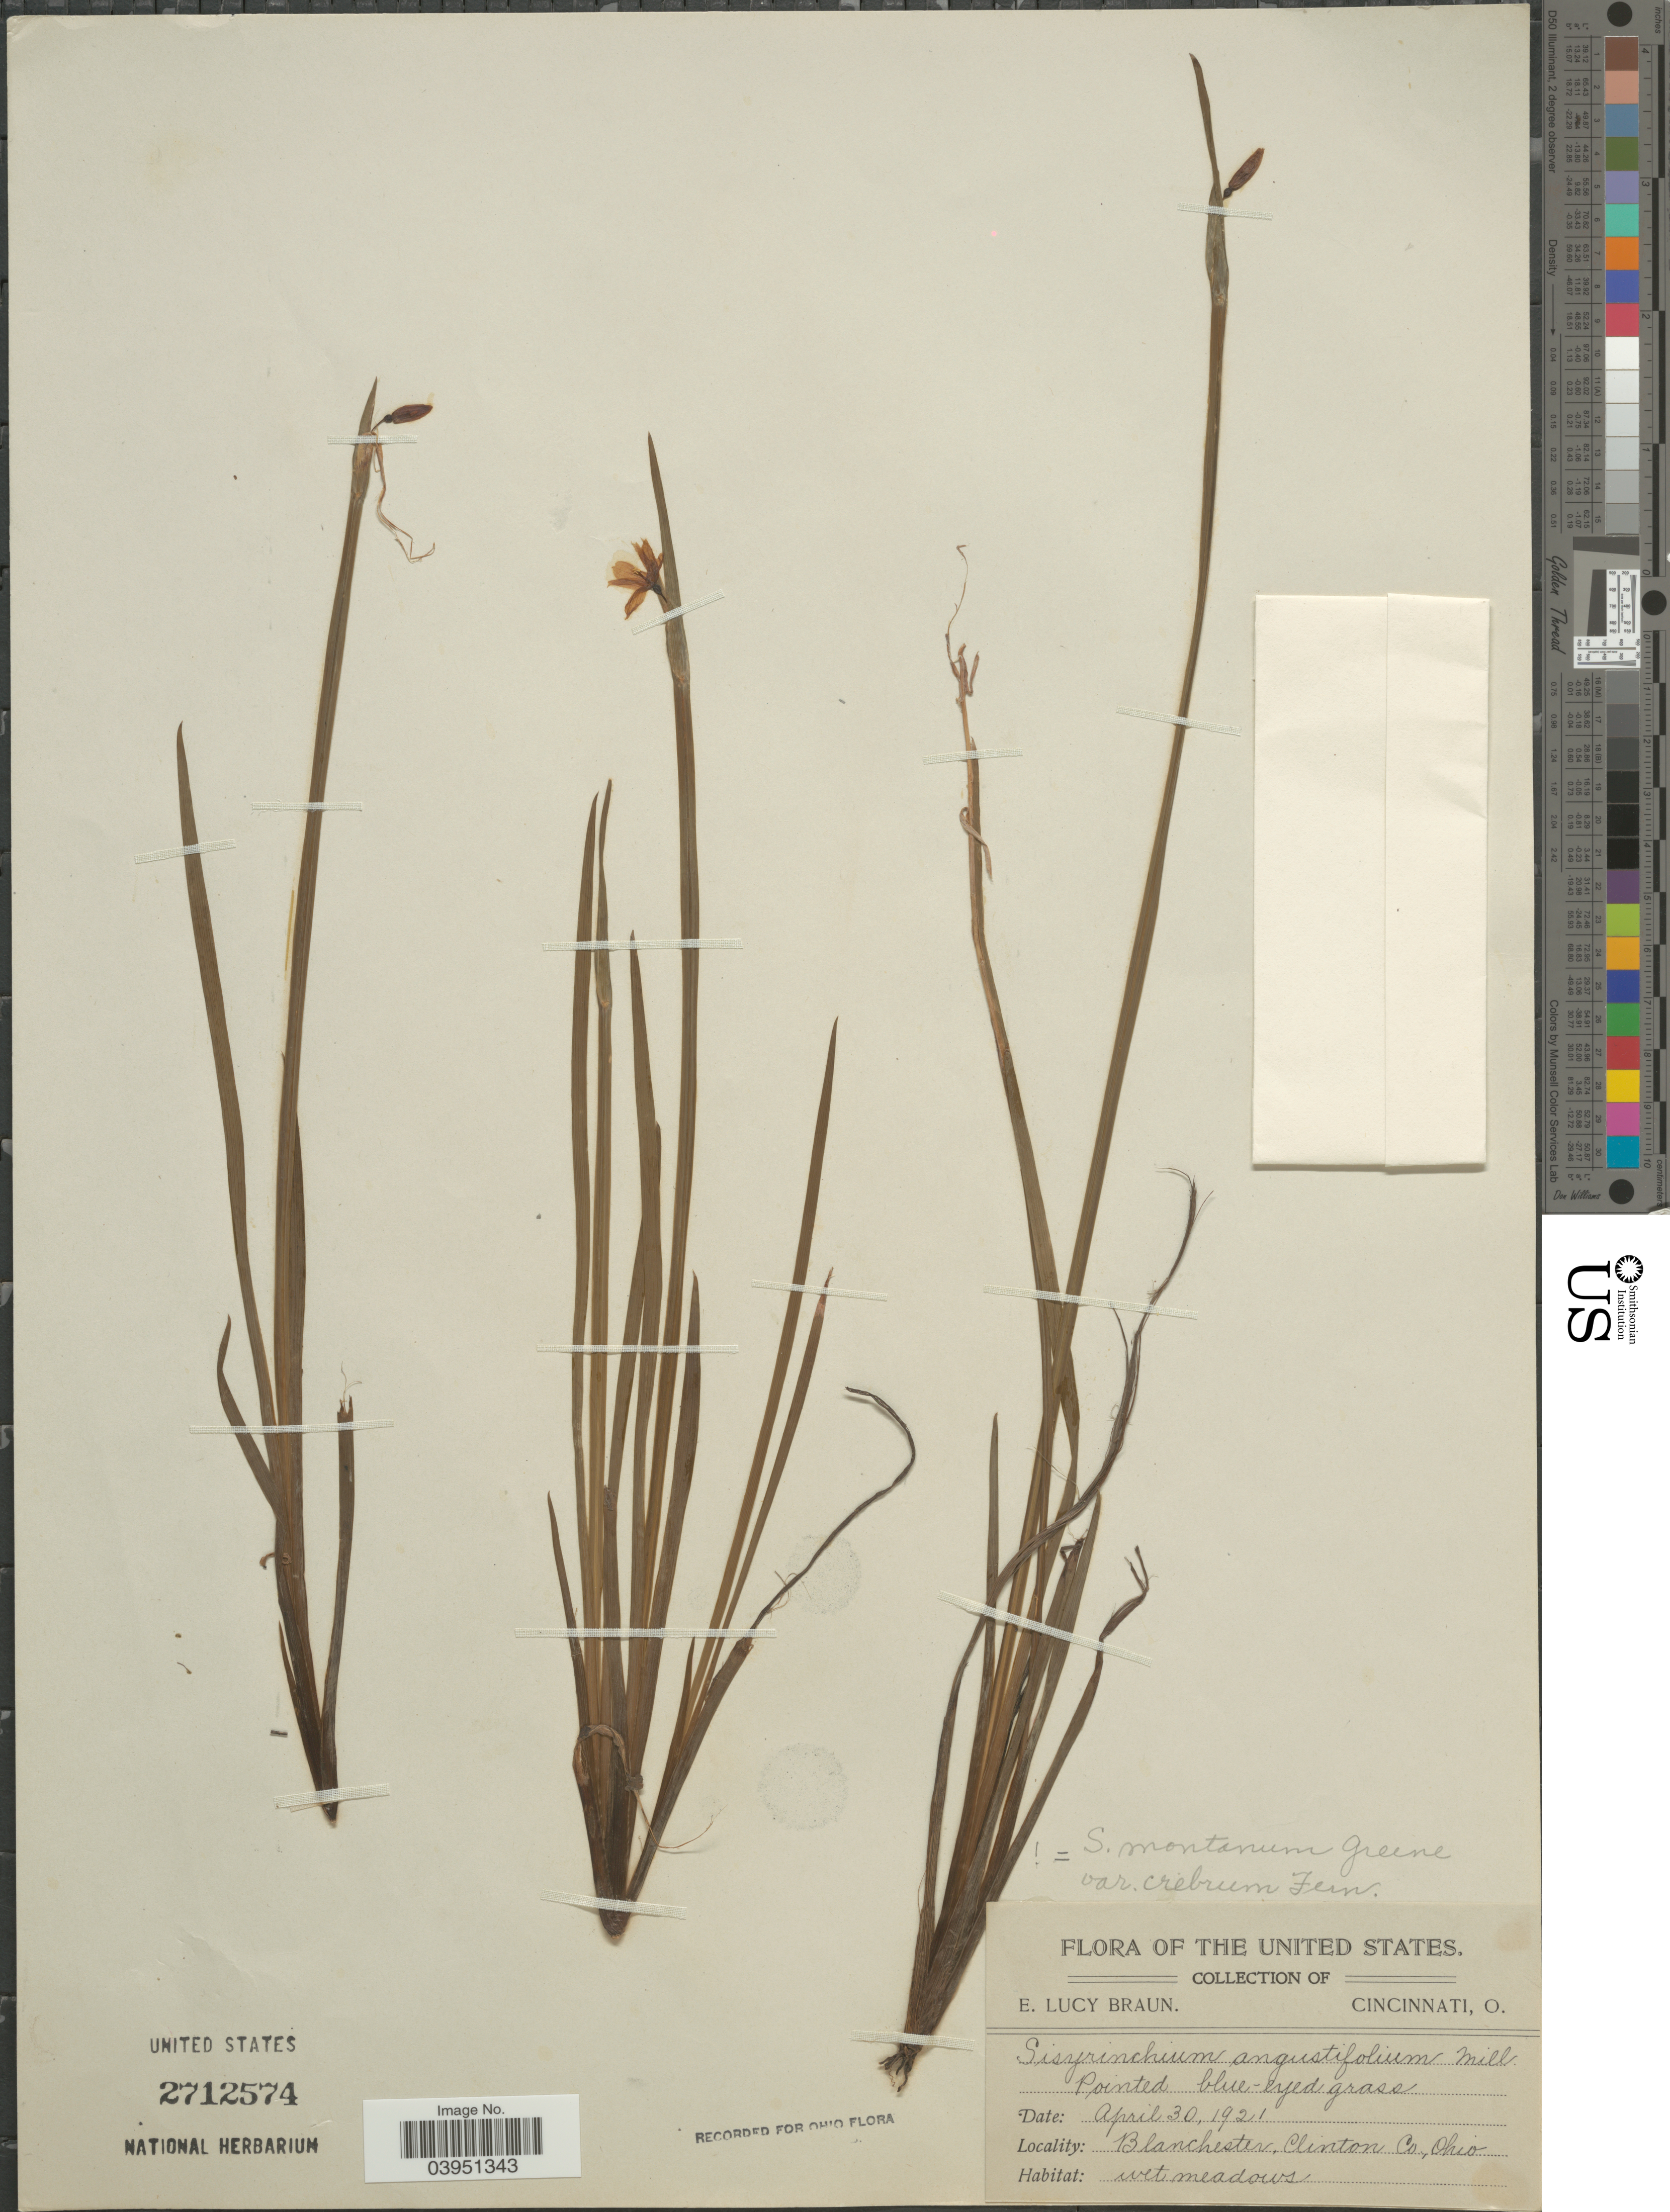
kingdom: Plantae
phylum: Tracheophyta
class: Liliopsida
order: Asparagales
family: Iridaceae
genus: Sisyrinchium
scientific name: Sisyrinchium montanum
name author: Greene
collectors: E. L. Braun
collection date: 1921-04-30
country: United States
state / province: Ohio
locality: Blanchester, Clinton Co.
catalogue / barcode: US 2712574